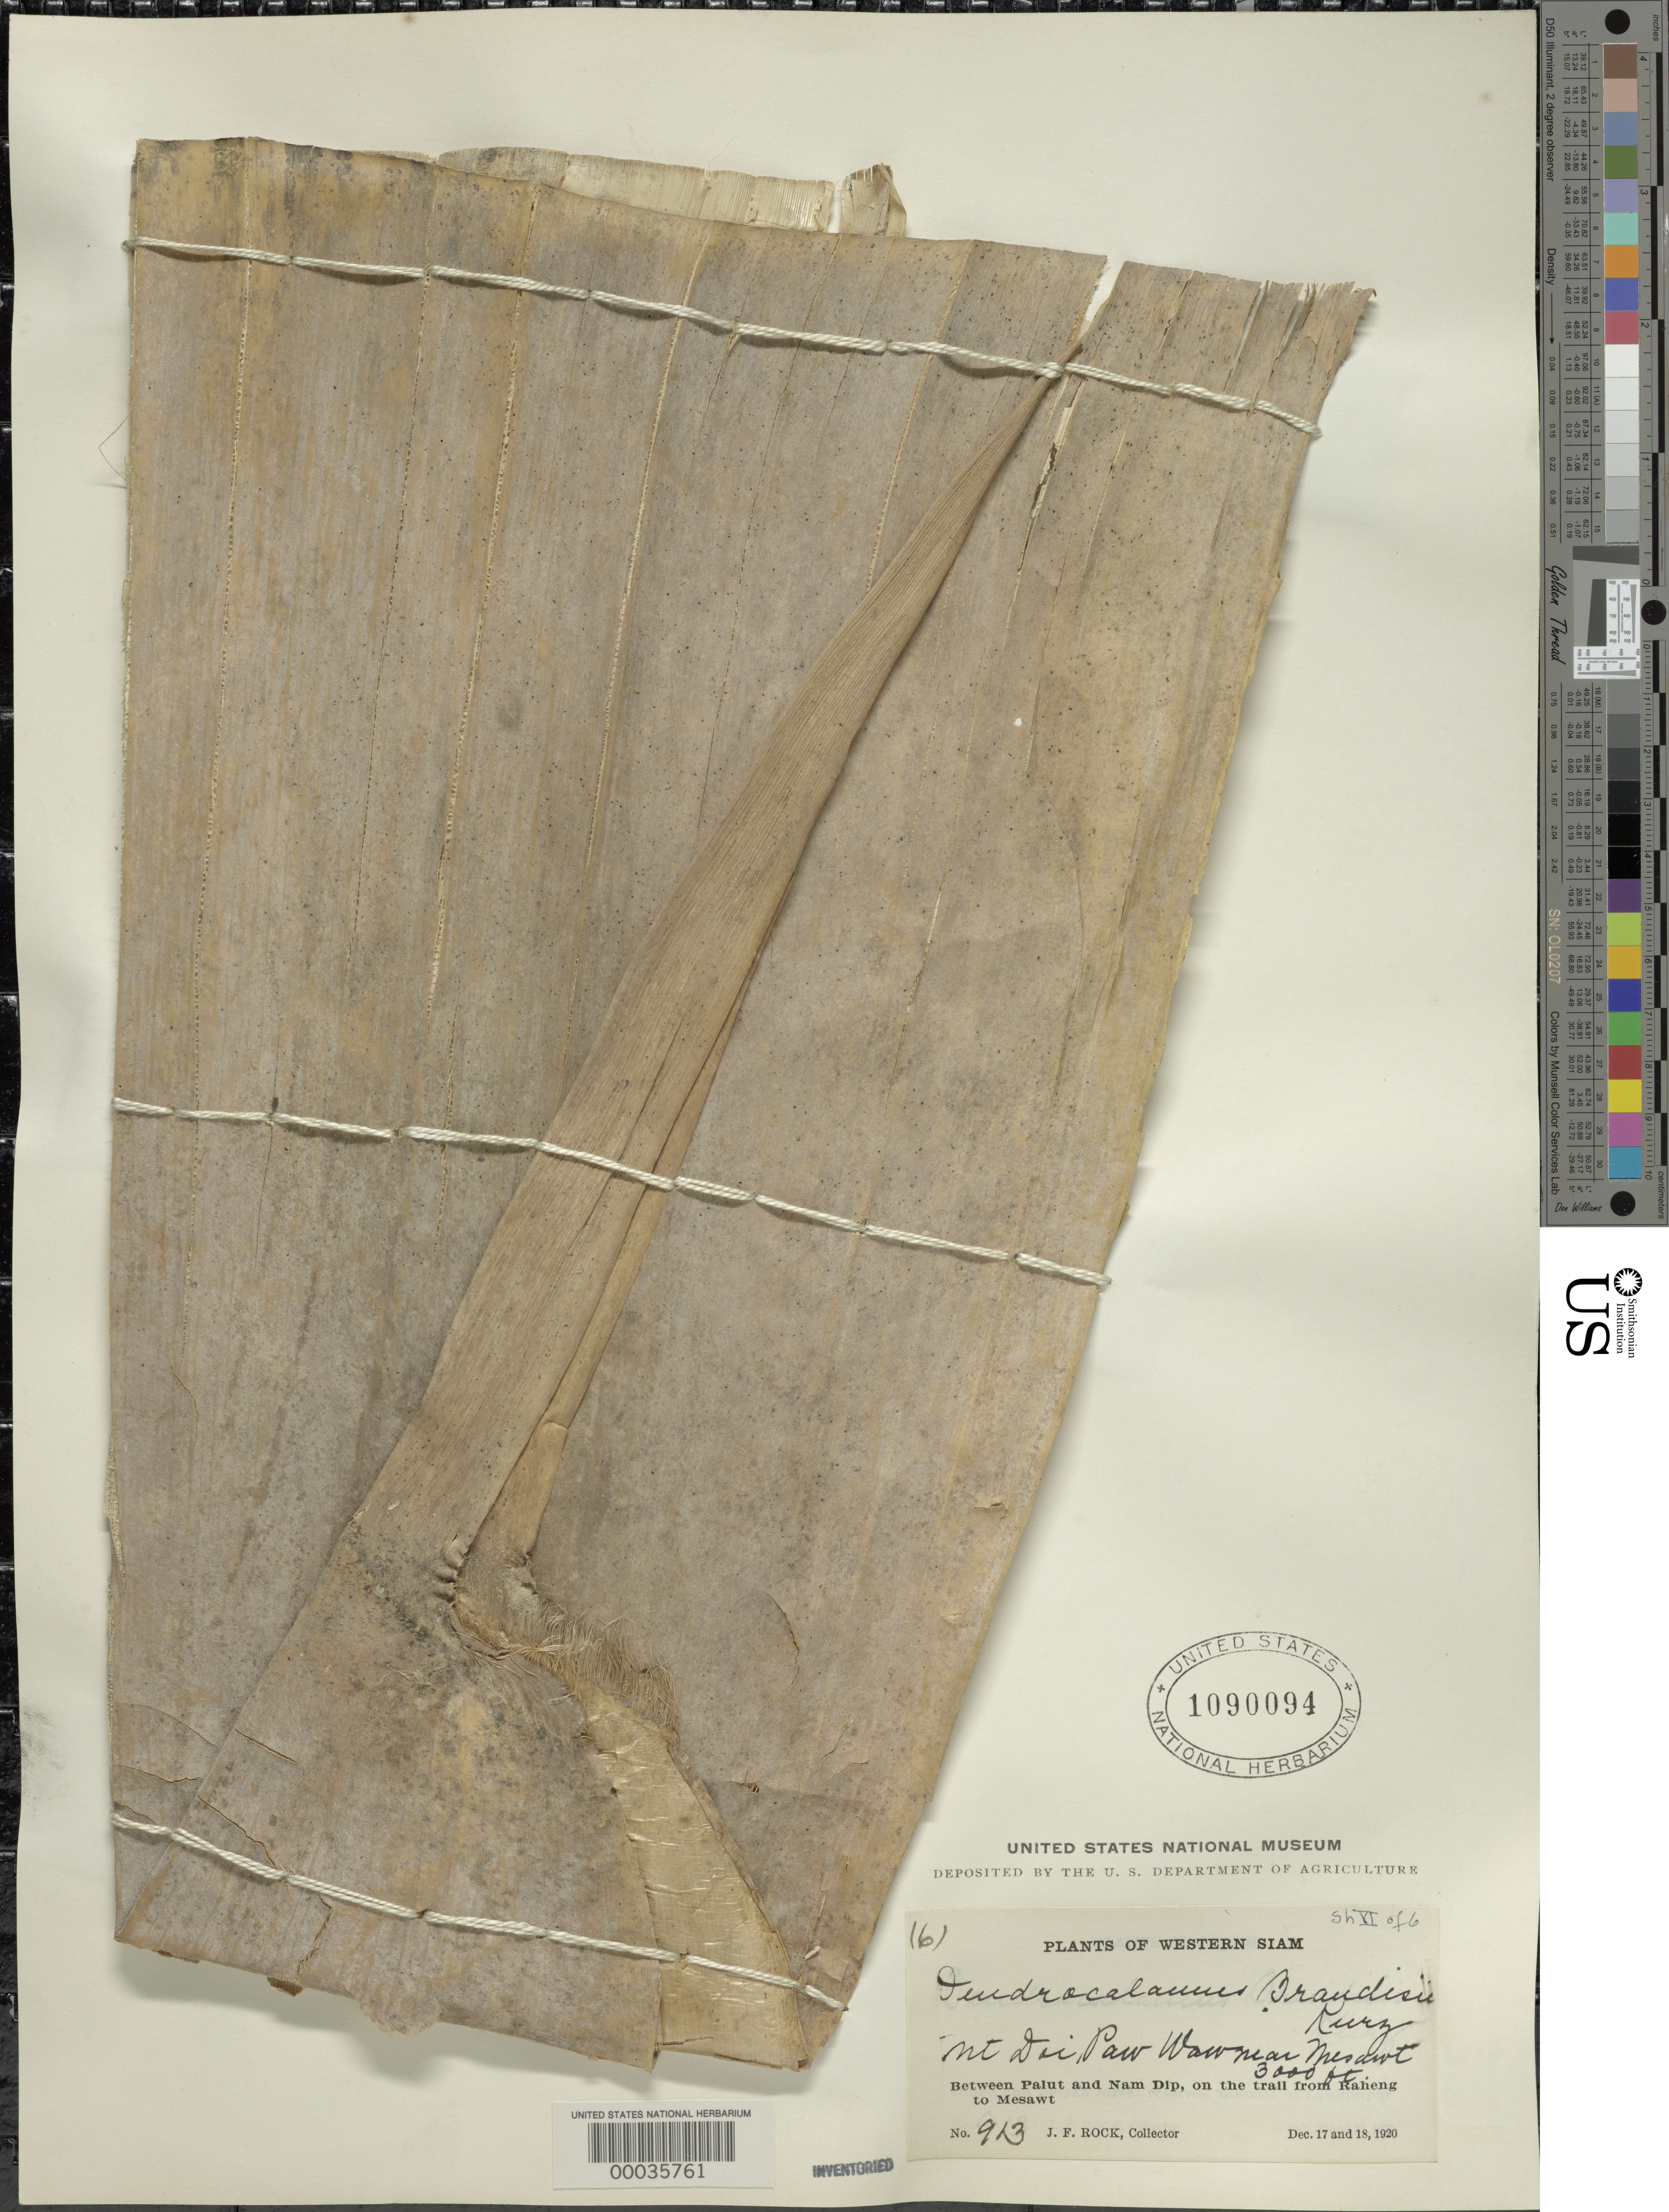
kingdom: Plantae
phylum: Tracheophyta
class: Liliopsida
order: Poales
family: Poaceae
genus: Dendrocalamus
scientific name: Dendrocalamus brandisii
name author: (Munro) Kurz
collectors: J. F. Rock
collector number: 913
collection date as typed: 17 Dec 1920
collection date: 1920-12-17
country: Thailand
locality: Palut, nam dip, raheng, mesawt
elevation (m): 915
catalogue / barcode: US 1090094